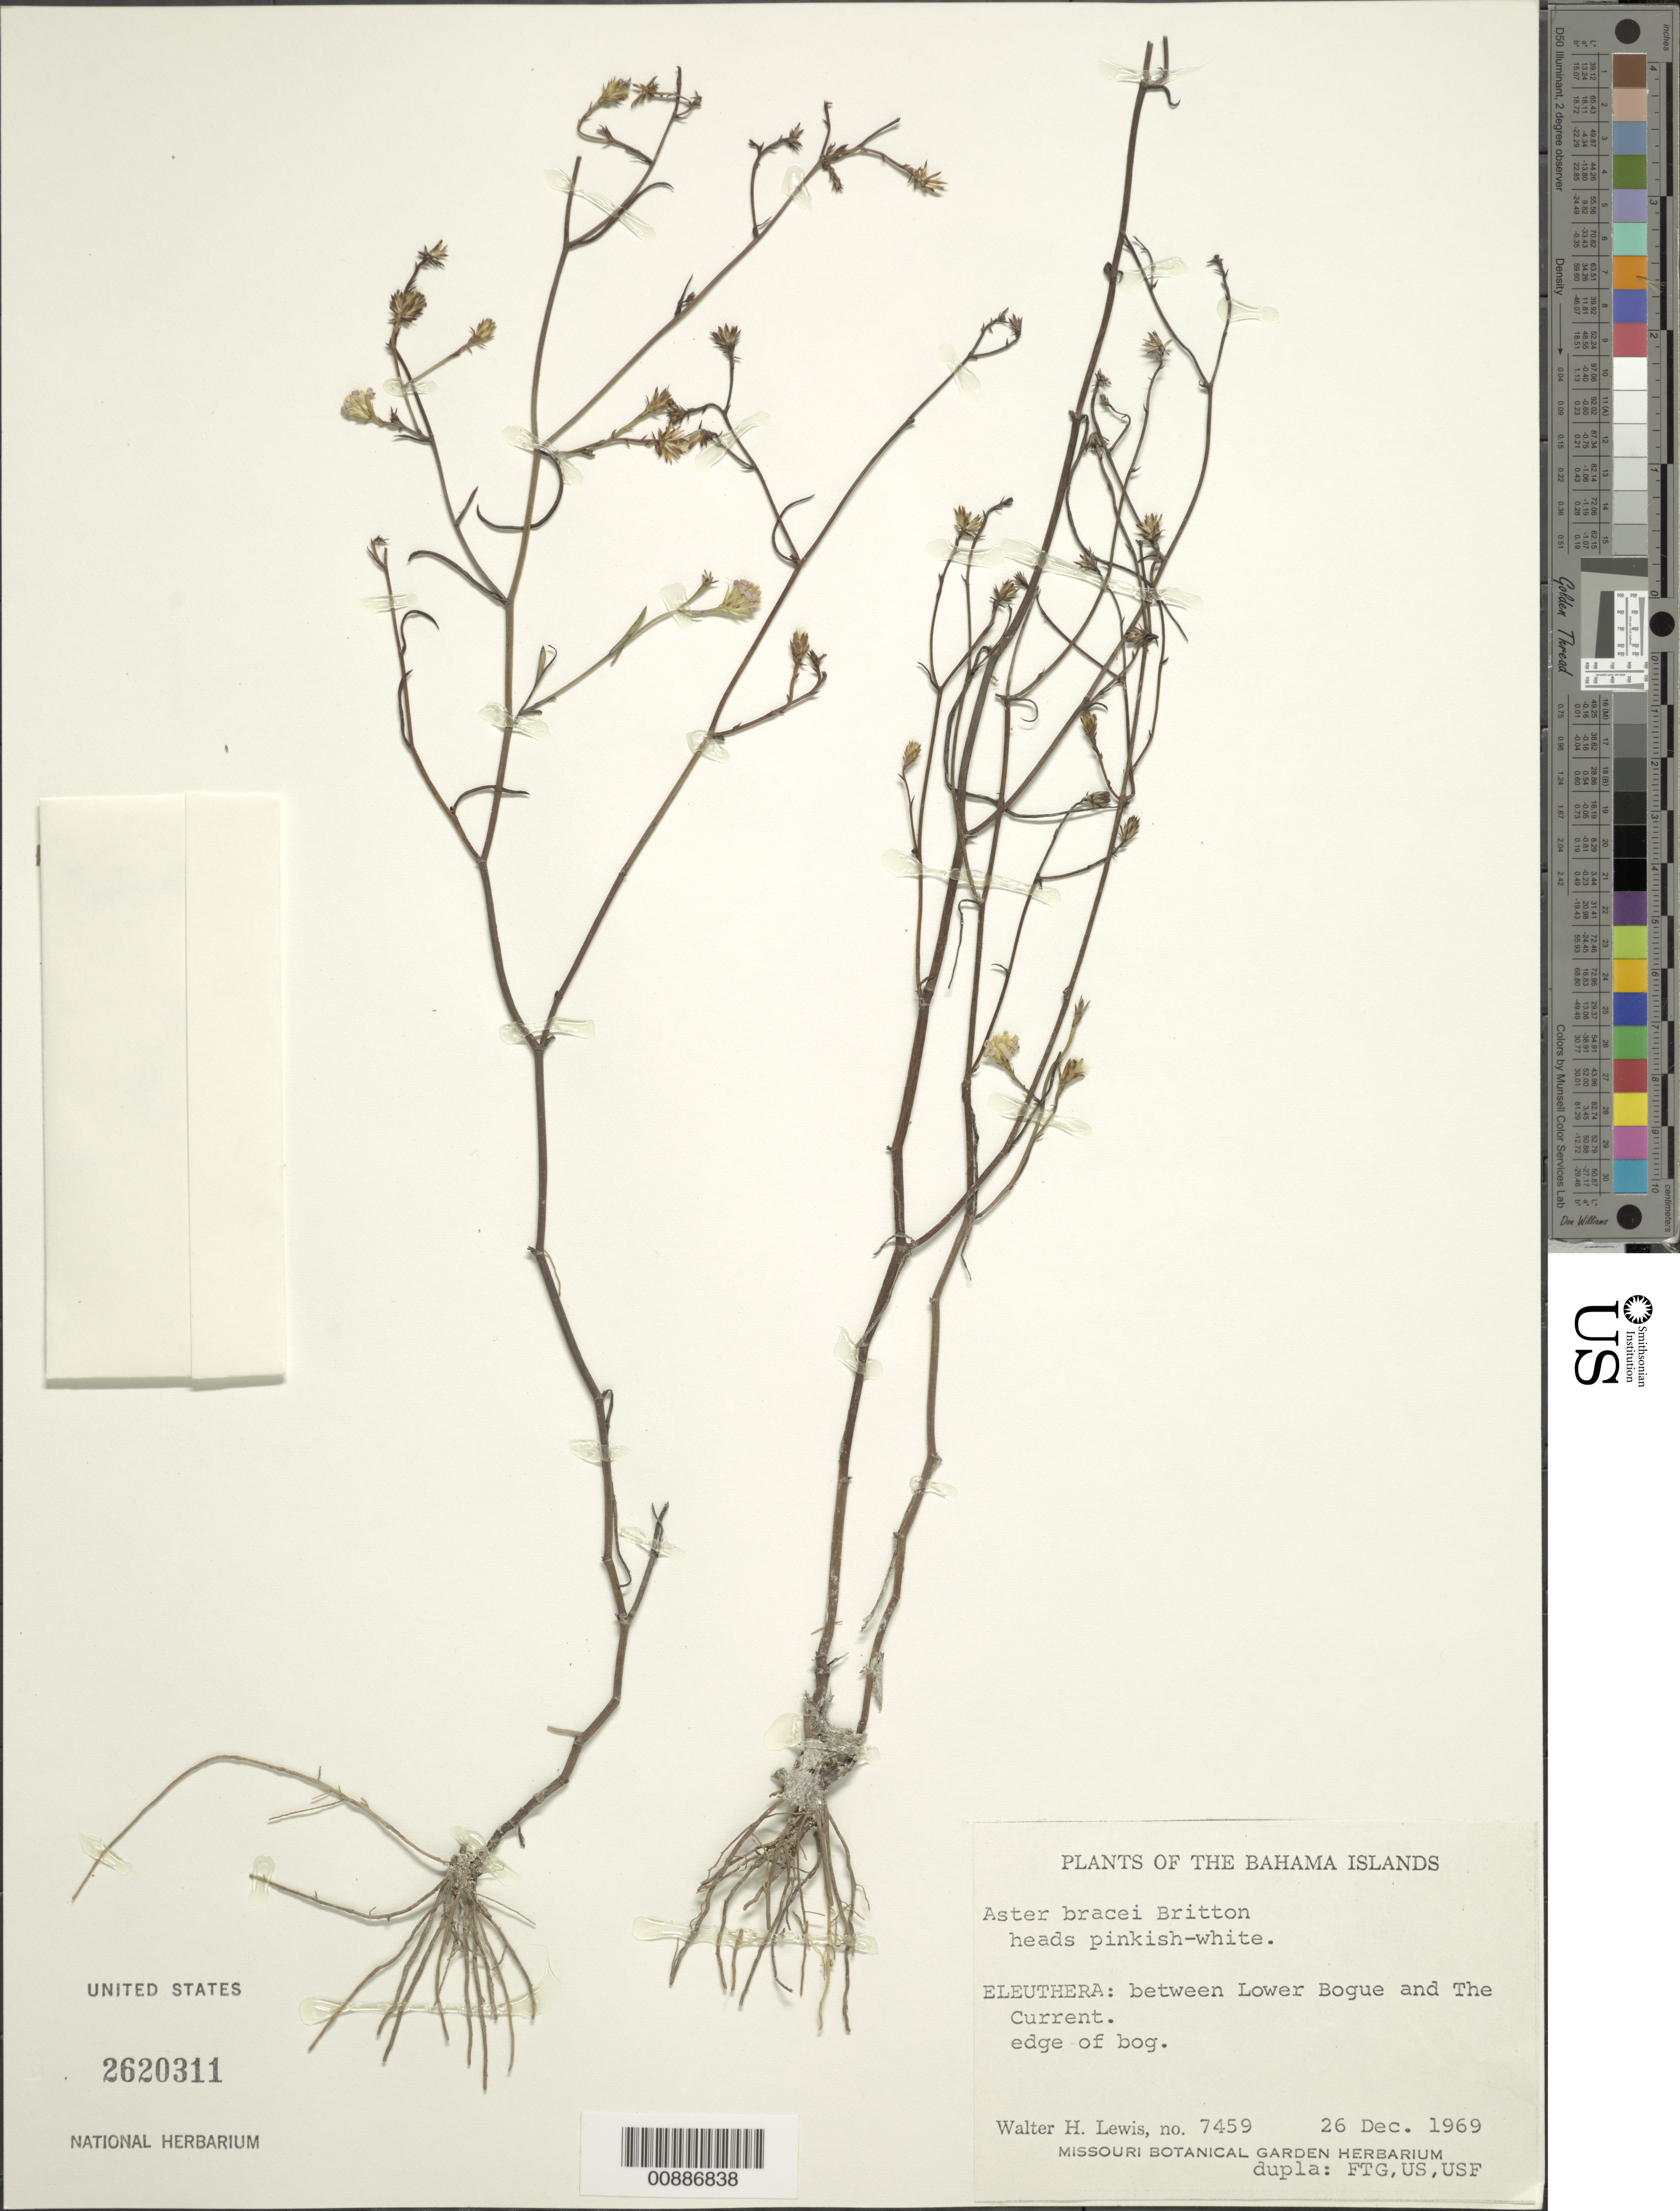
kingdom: Plantae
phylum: Tracheophyta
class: Magnoliopsida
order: Asterales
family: Asteraceae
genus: Symphyotrichum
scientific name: Symphyotrichum tenuifolium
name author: (L.) G.L. Nesom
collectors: W. H. Lewis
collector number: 7459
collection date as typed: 26 Dec 1969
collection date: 1969-12-26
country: Bahamas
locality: Eleuthera: Between Lower Bogue and The Current.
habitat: Edge of bog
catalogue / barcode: US 2620311